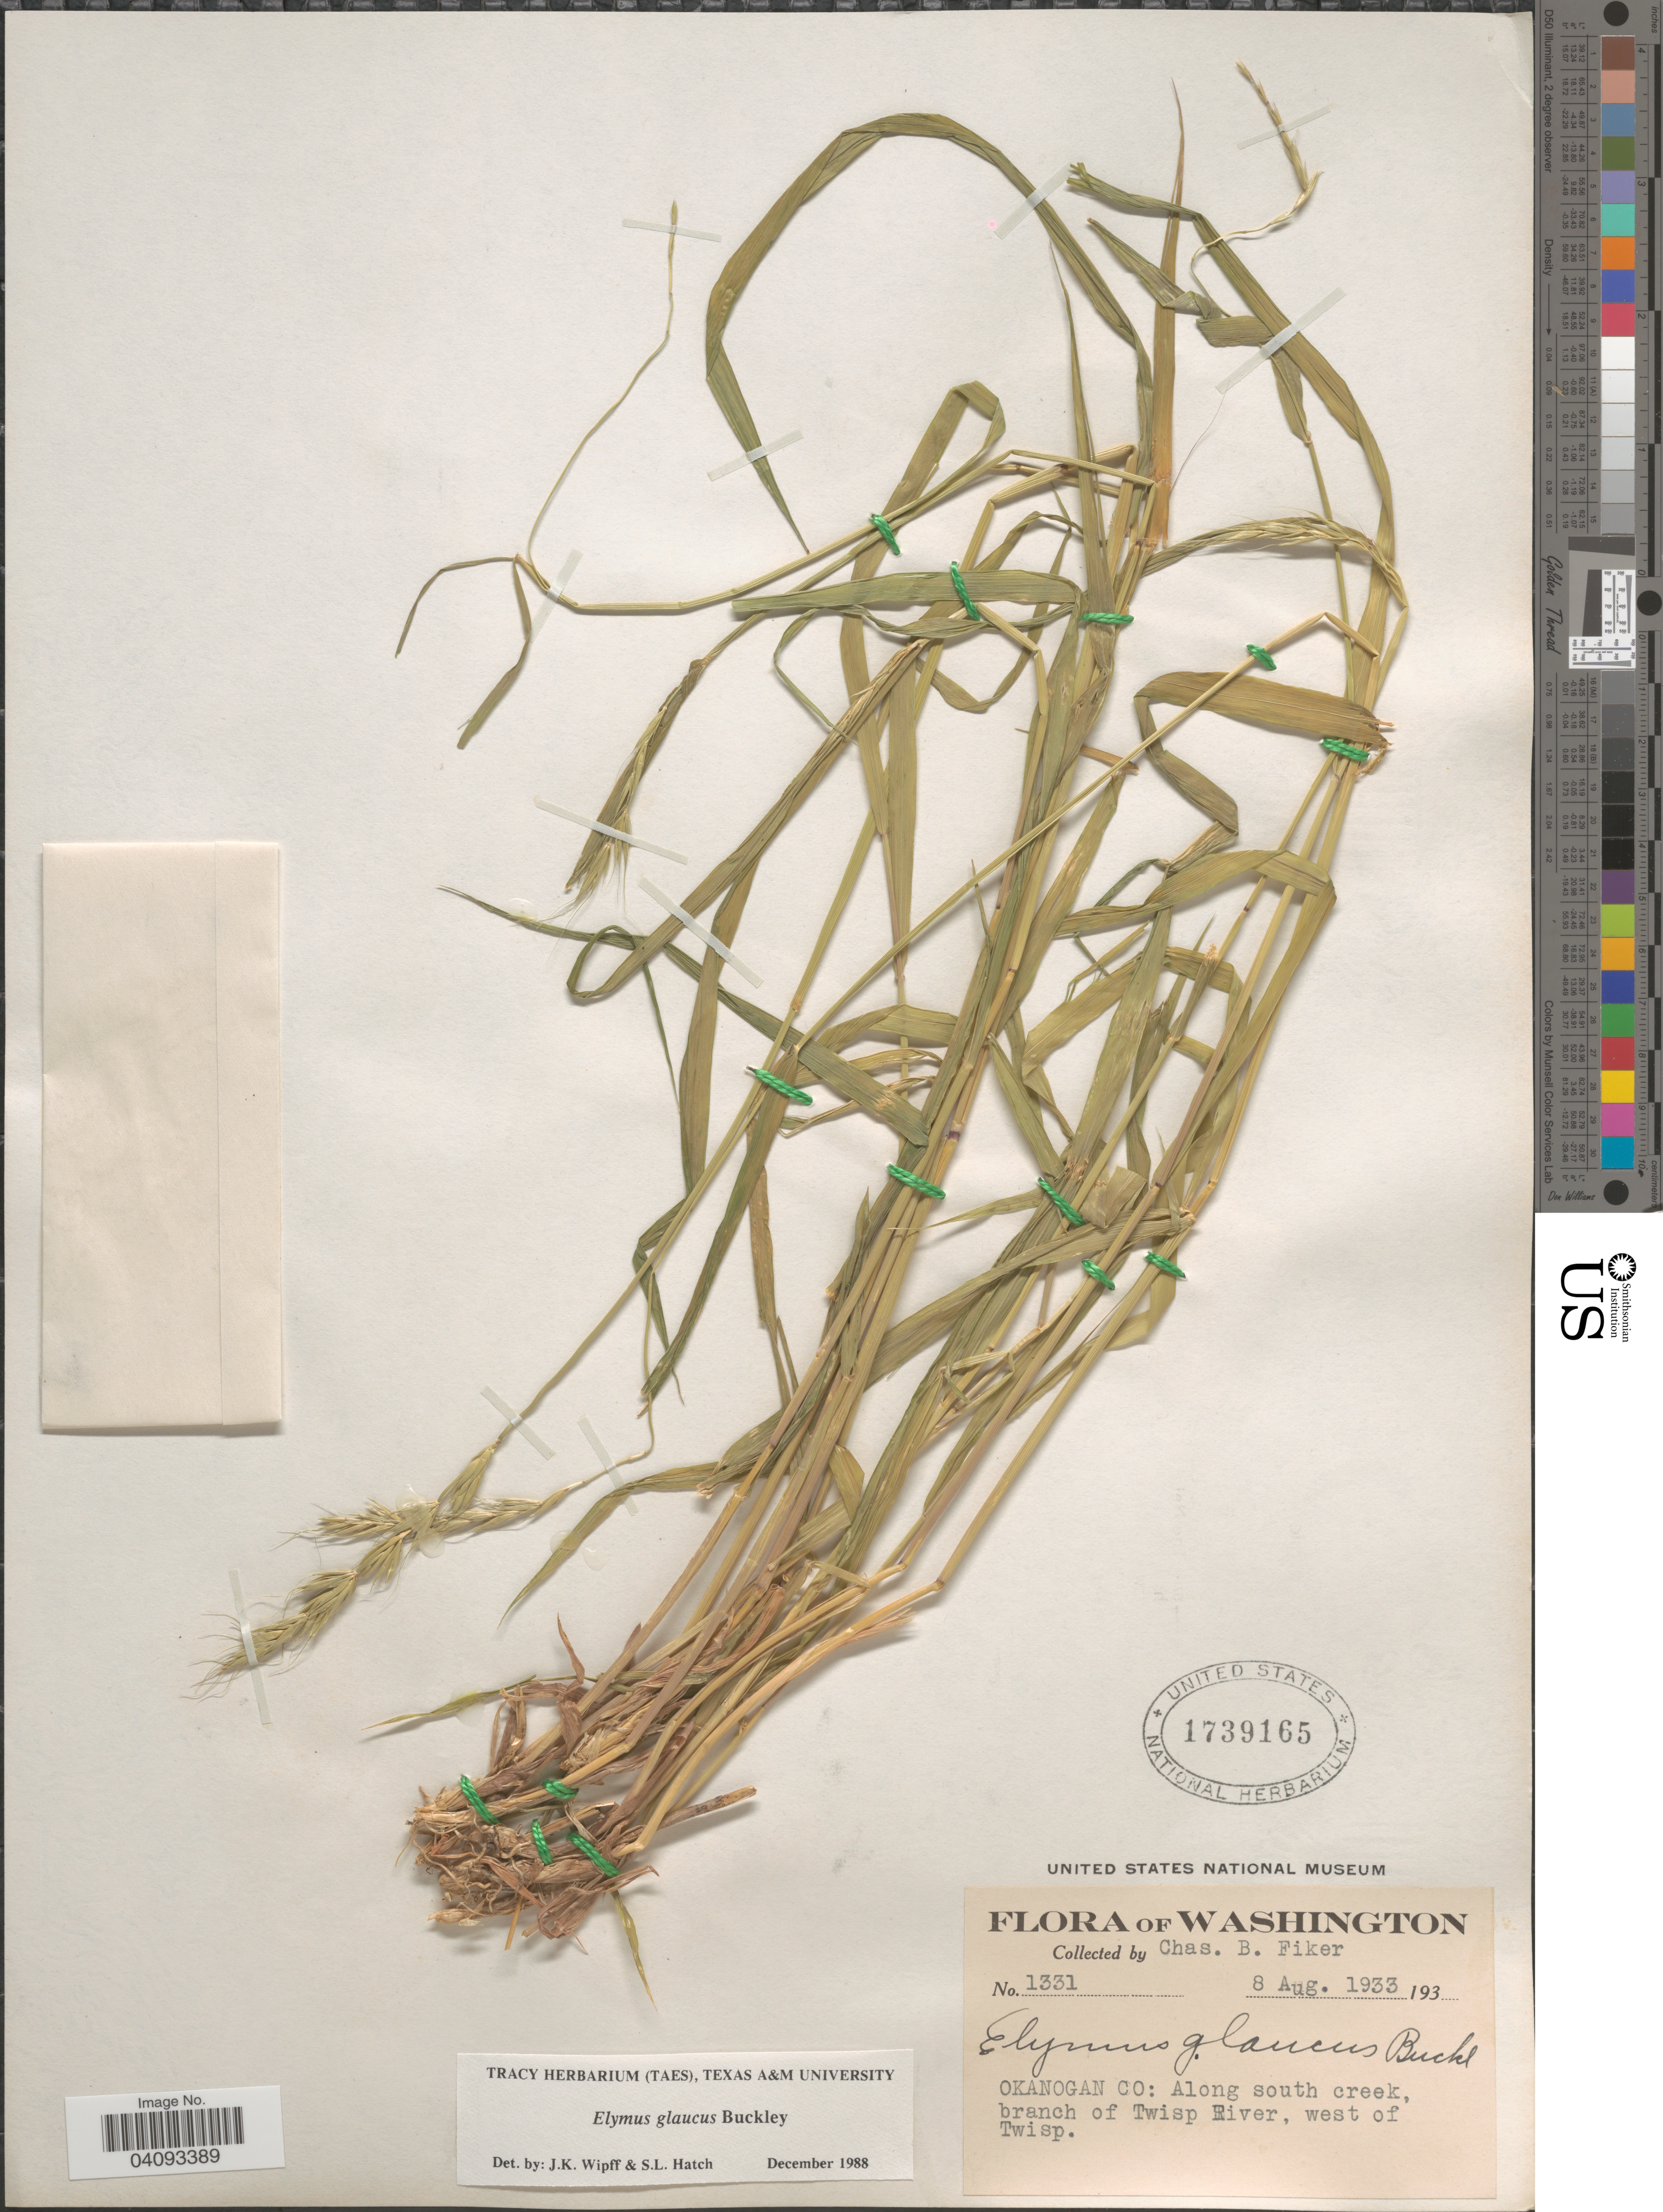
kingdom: Plantae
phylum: Tracheophyta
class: Liliopsida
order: Poales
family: Poaceae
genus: Elymus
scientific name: Elymus glaucus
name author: Buckley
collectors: C. Fiker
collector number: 1331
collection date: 1933-08-08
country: United States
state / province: Washington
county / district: Okanogan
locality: Okanogan Co: Along south creek, branch of Twisp River, west of Twisp.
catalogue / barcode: US 1739165